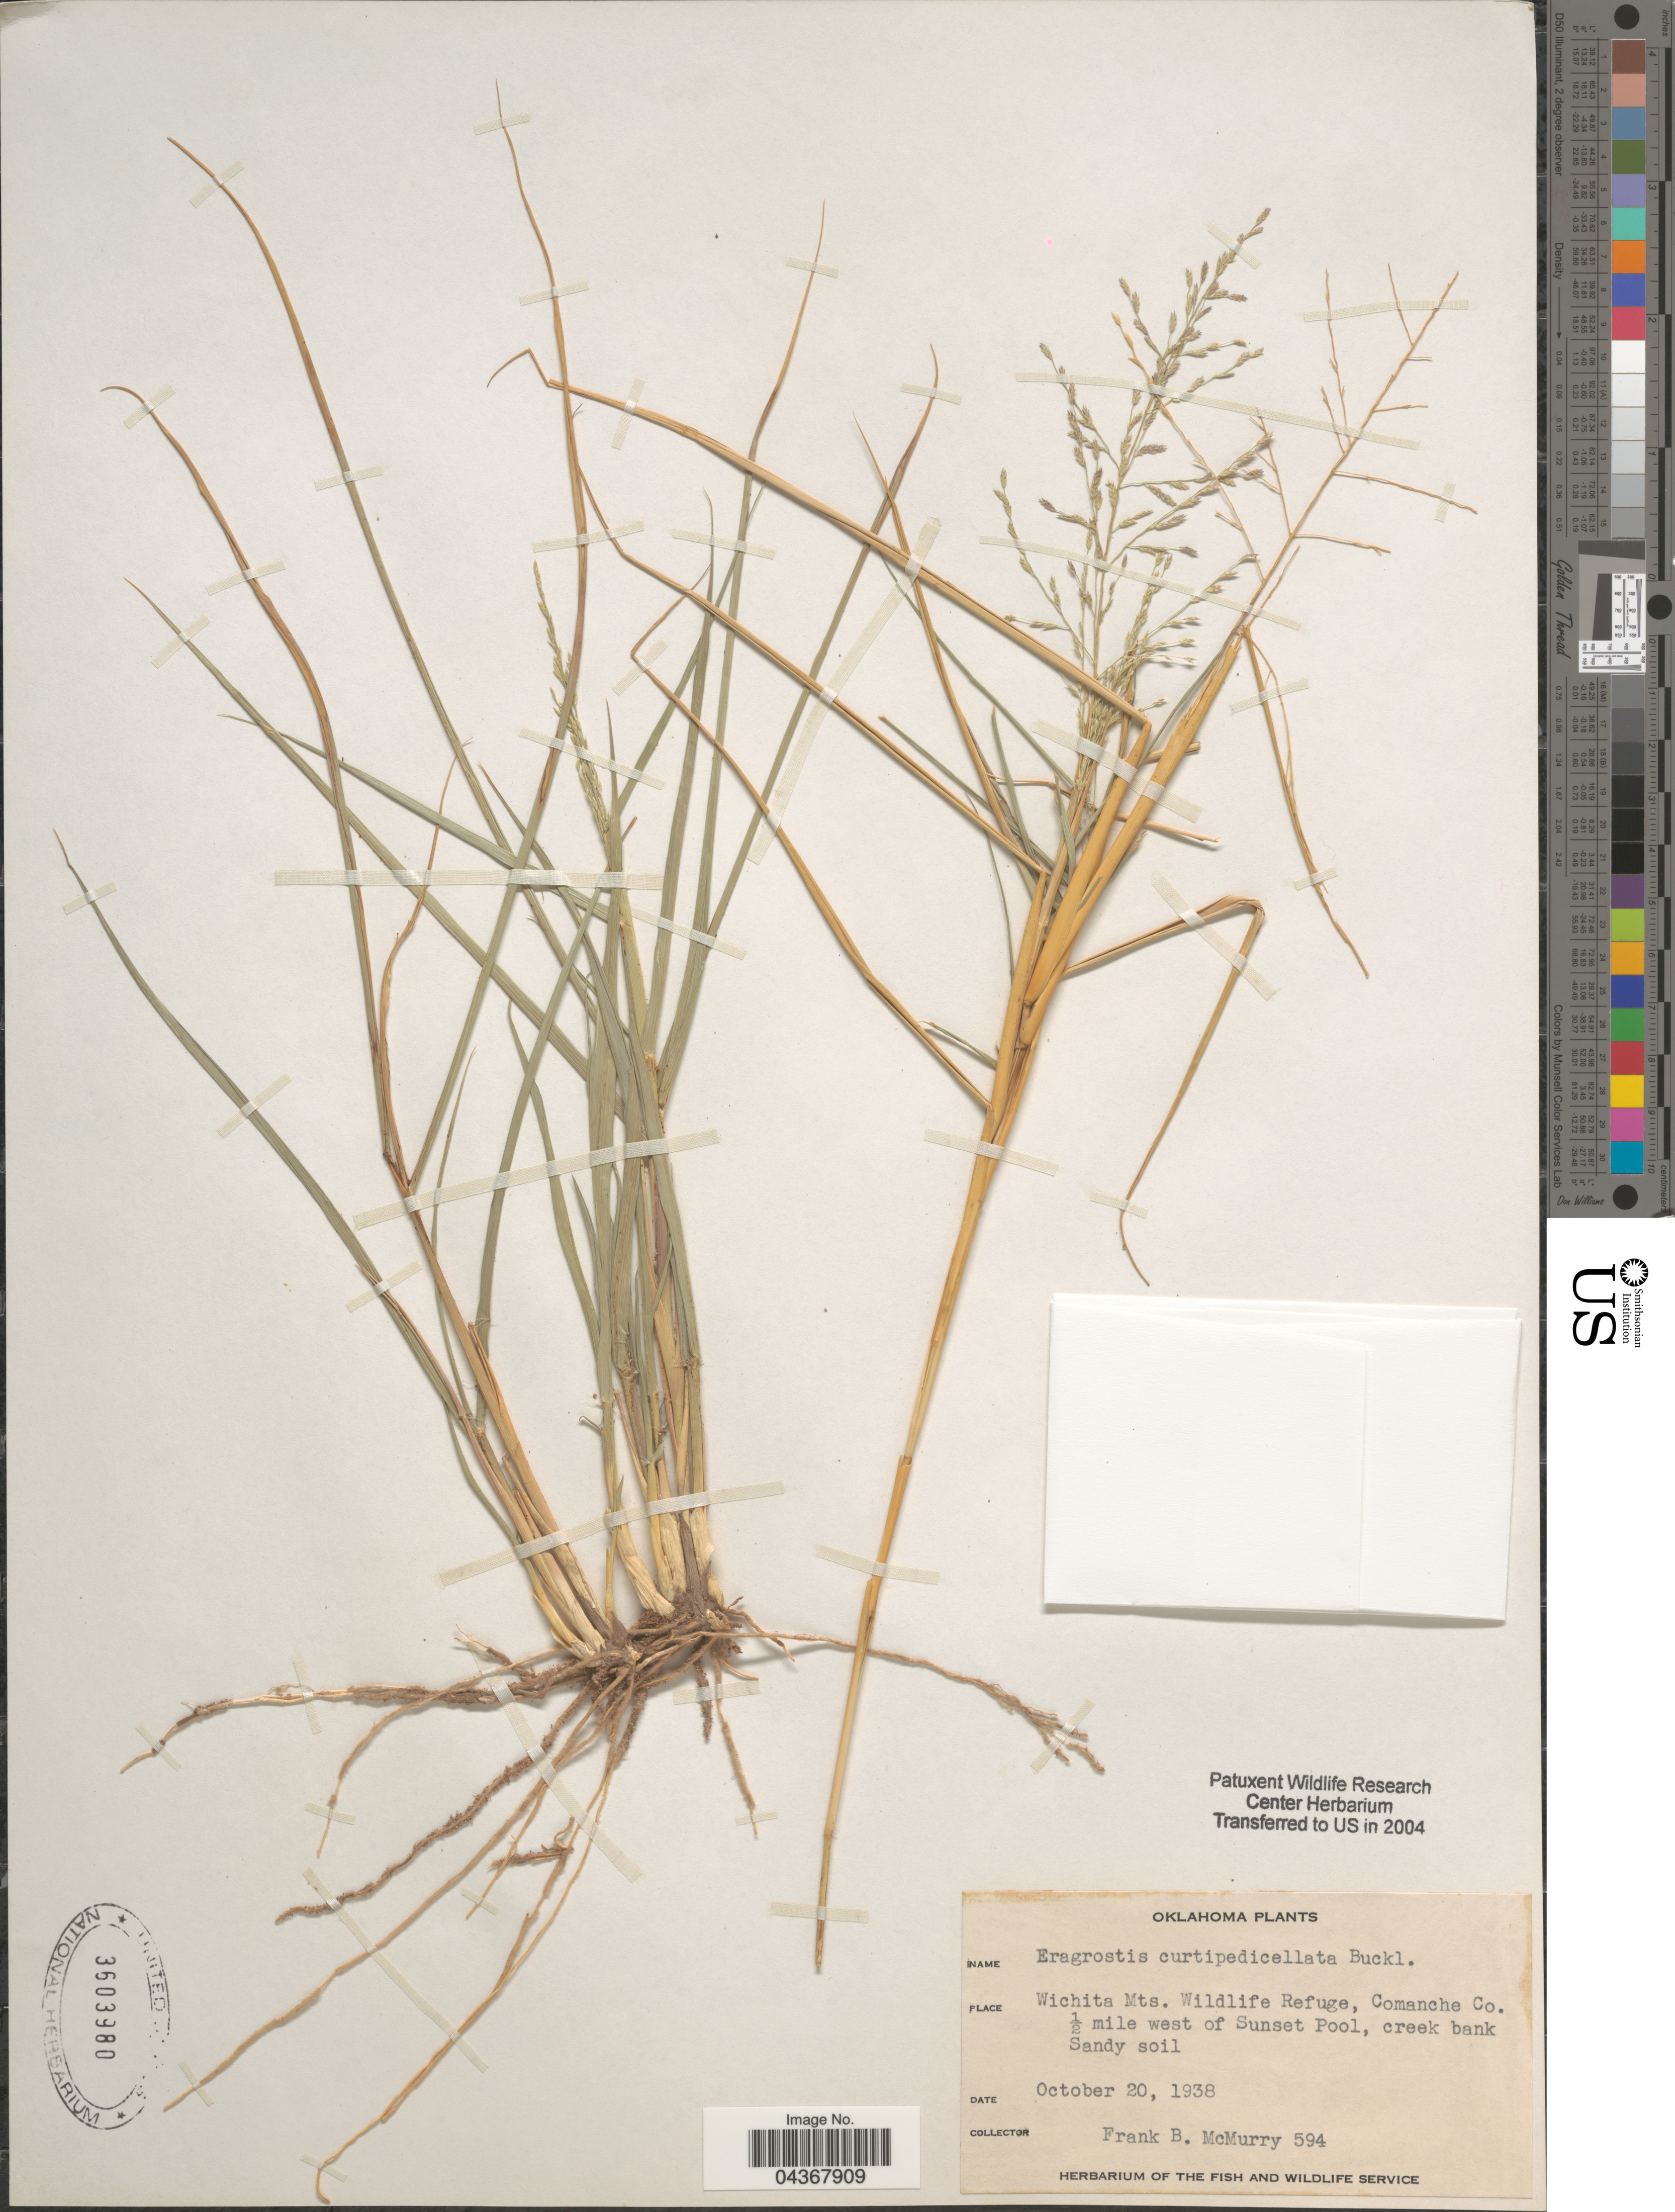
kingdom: Plantae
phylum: Tracheophyta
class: Liliopsida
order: Poales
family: Poaceae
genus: Eragrostis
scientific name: Eragrostis curtipedicellata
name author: Buckley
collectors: F. B. McMurry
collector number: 594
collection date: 1938-10-20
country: United States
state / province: Oklahoma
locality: Wichita Mts. Wildlife Refuge, Comanche Co. ½ mile west of Sunset Pool, creek bank. Sandy soil.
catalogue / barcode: US 3603980